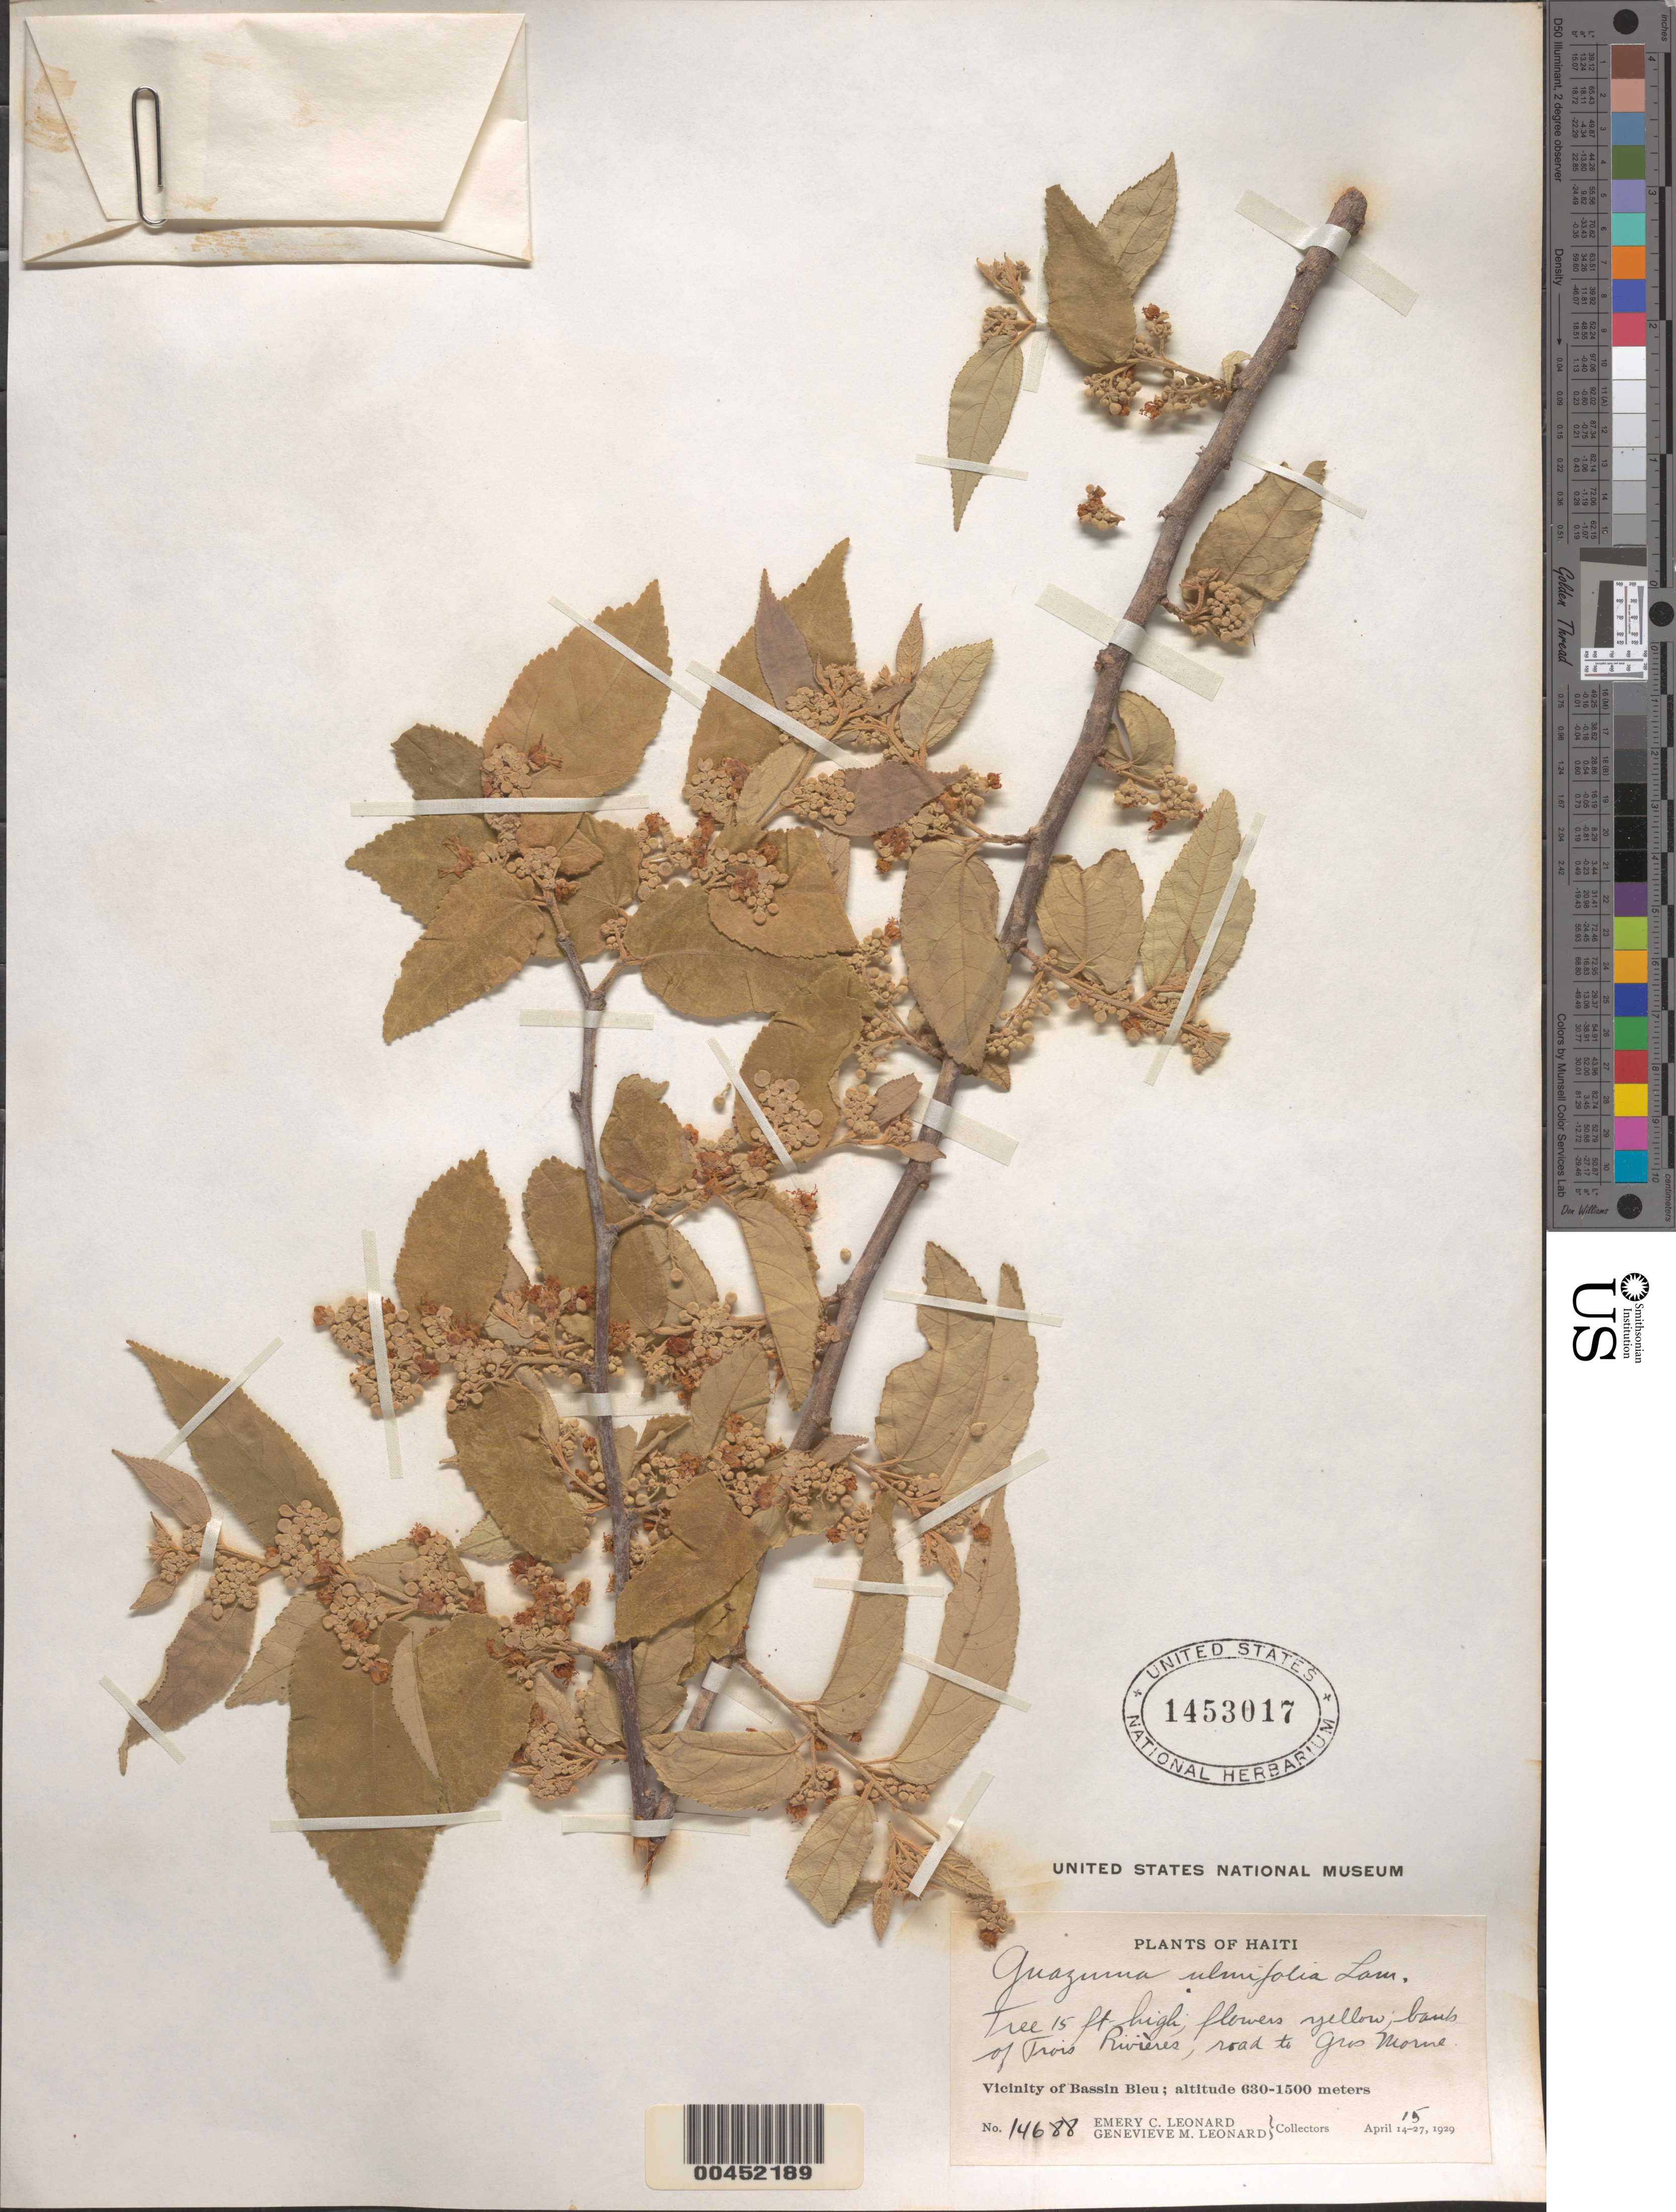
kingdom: Plantae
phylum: Tracheophyta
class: Magnoliopsida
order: Malvales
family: Malvaceae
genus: Guazuma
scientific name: Guazuma ulmifolia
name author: Lam.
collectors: E. C. Leonard & G. M. Leonard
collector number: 14688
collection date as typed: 15 Apr 1929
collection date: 1929-04-15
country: Haiti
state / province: Nord-Ouest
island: Hispaniola Island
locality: Vicinity of Bassin Bleu, banks of Trois Rivieres, road to Gros Morne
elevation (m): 630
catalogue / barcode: US 1453017